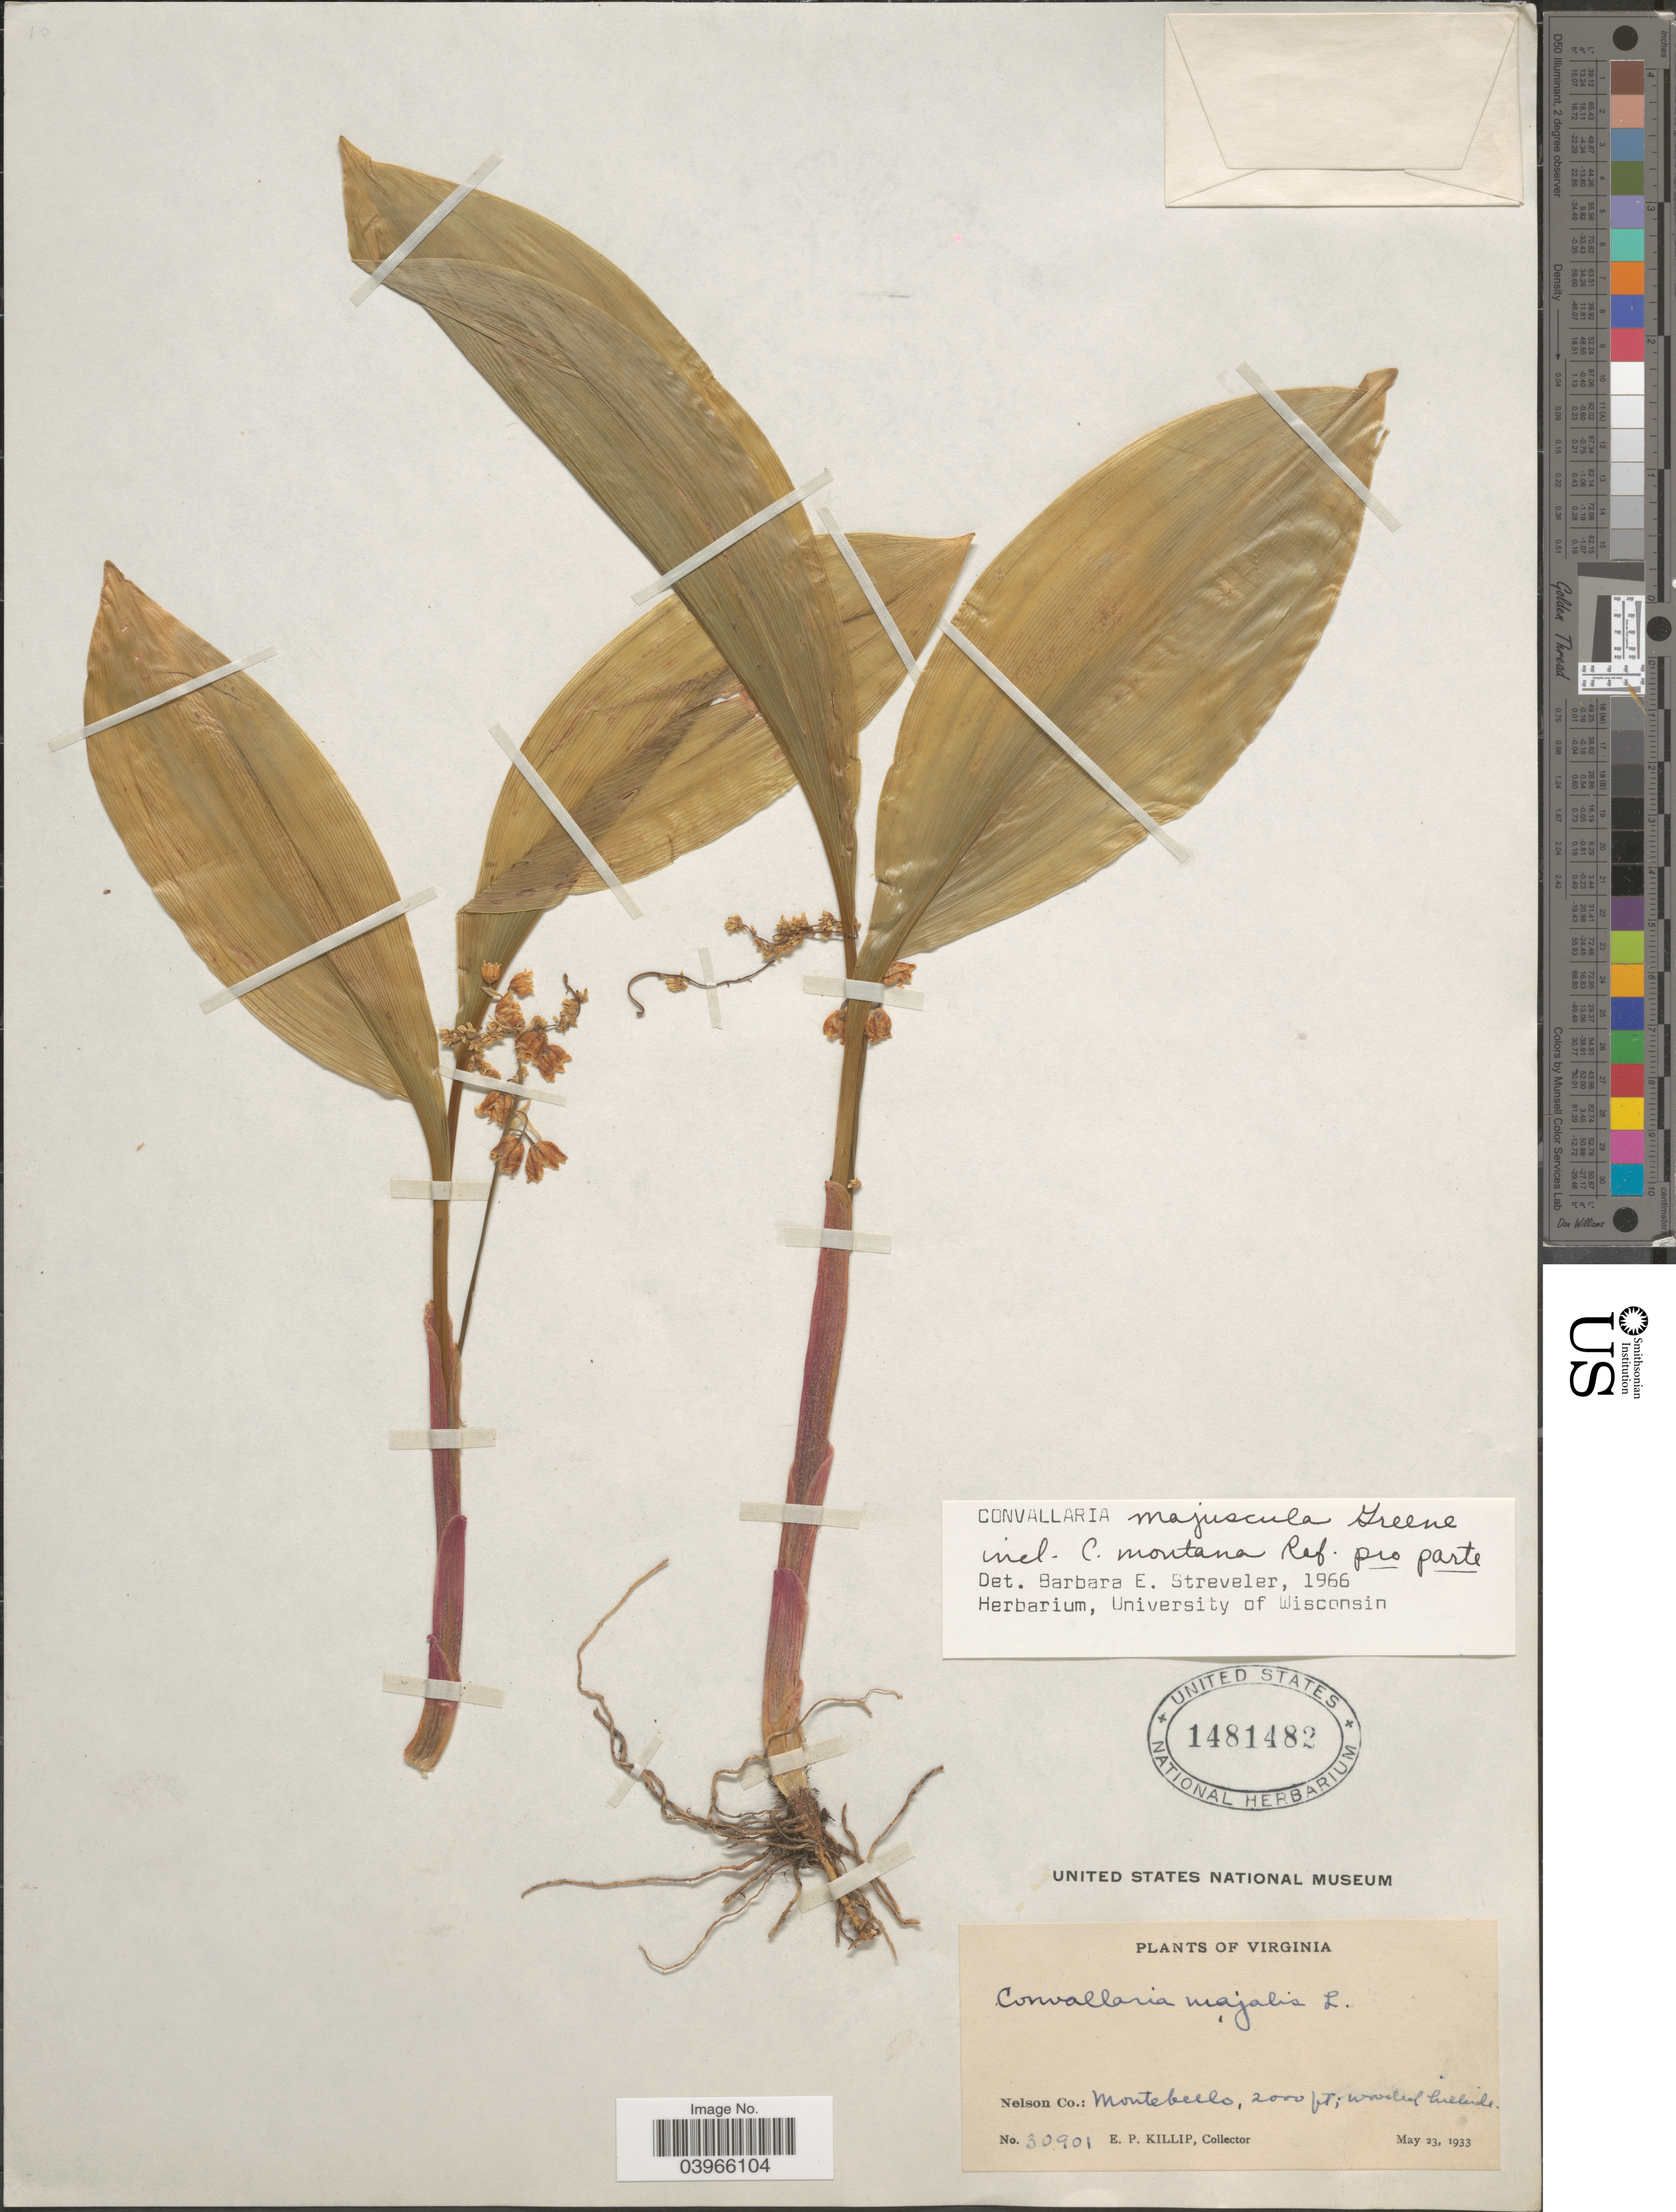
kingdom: Plantae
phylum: Tracheophyta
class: Liliopsida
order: Asparagales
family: Asparagaceae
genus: Convallaria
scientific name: Convallaria majalis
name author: L.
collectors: E. P. Killip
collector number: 30901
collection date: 1933-05-23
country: United States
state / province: Virginia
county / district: Nelson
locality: Nelson Co.: Montebello.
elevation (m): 610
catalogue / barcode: US 1481482